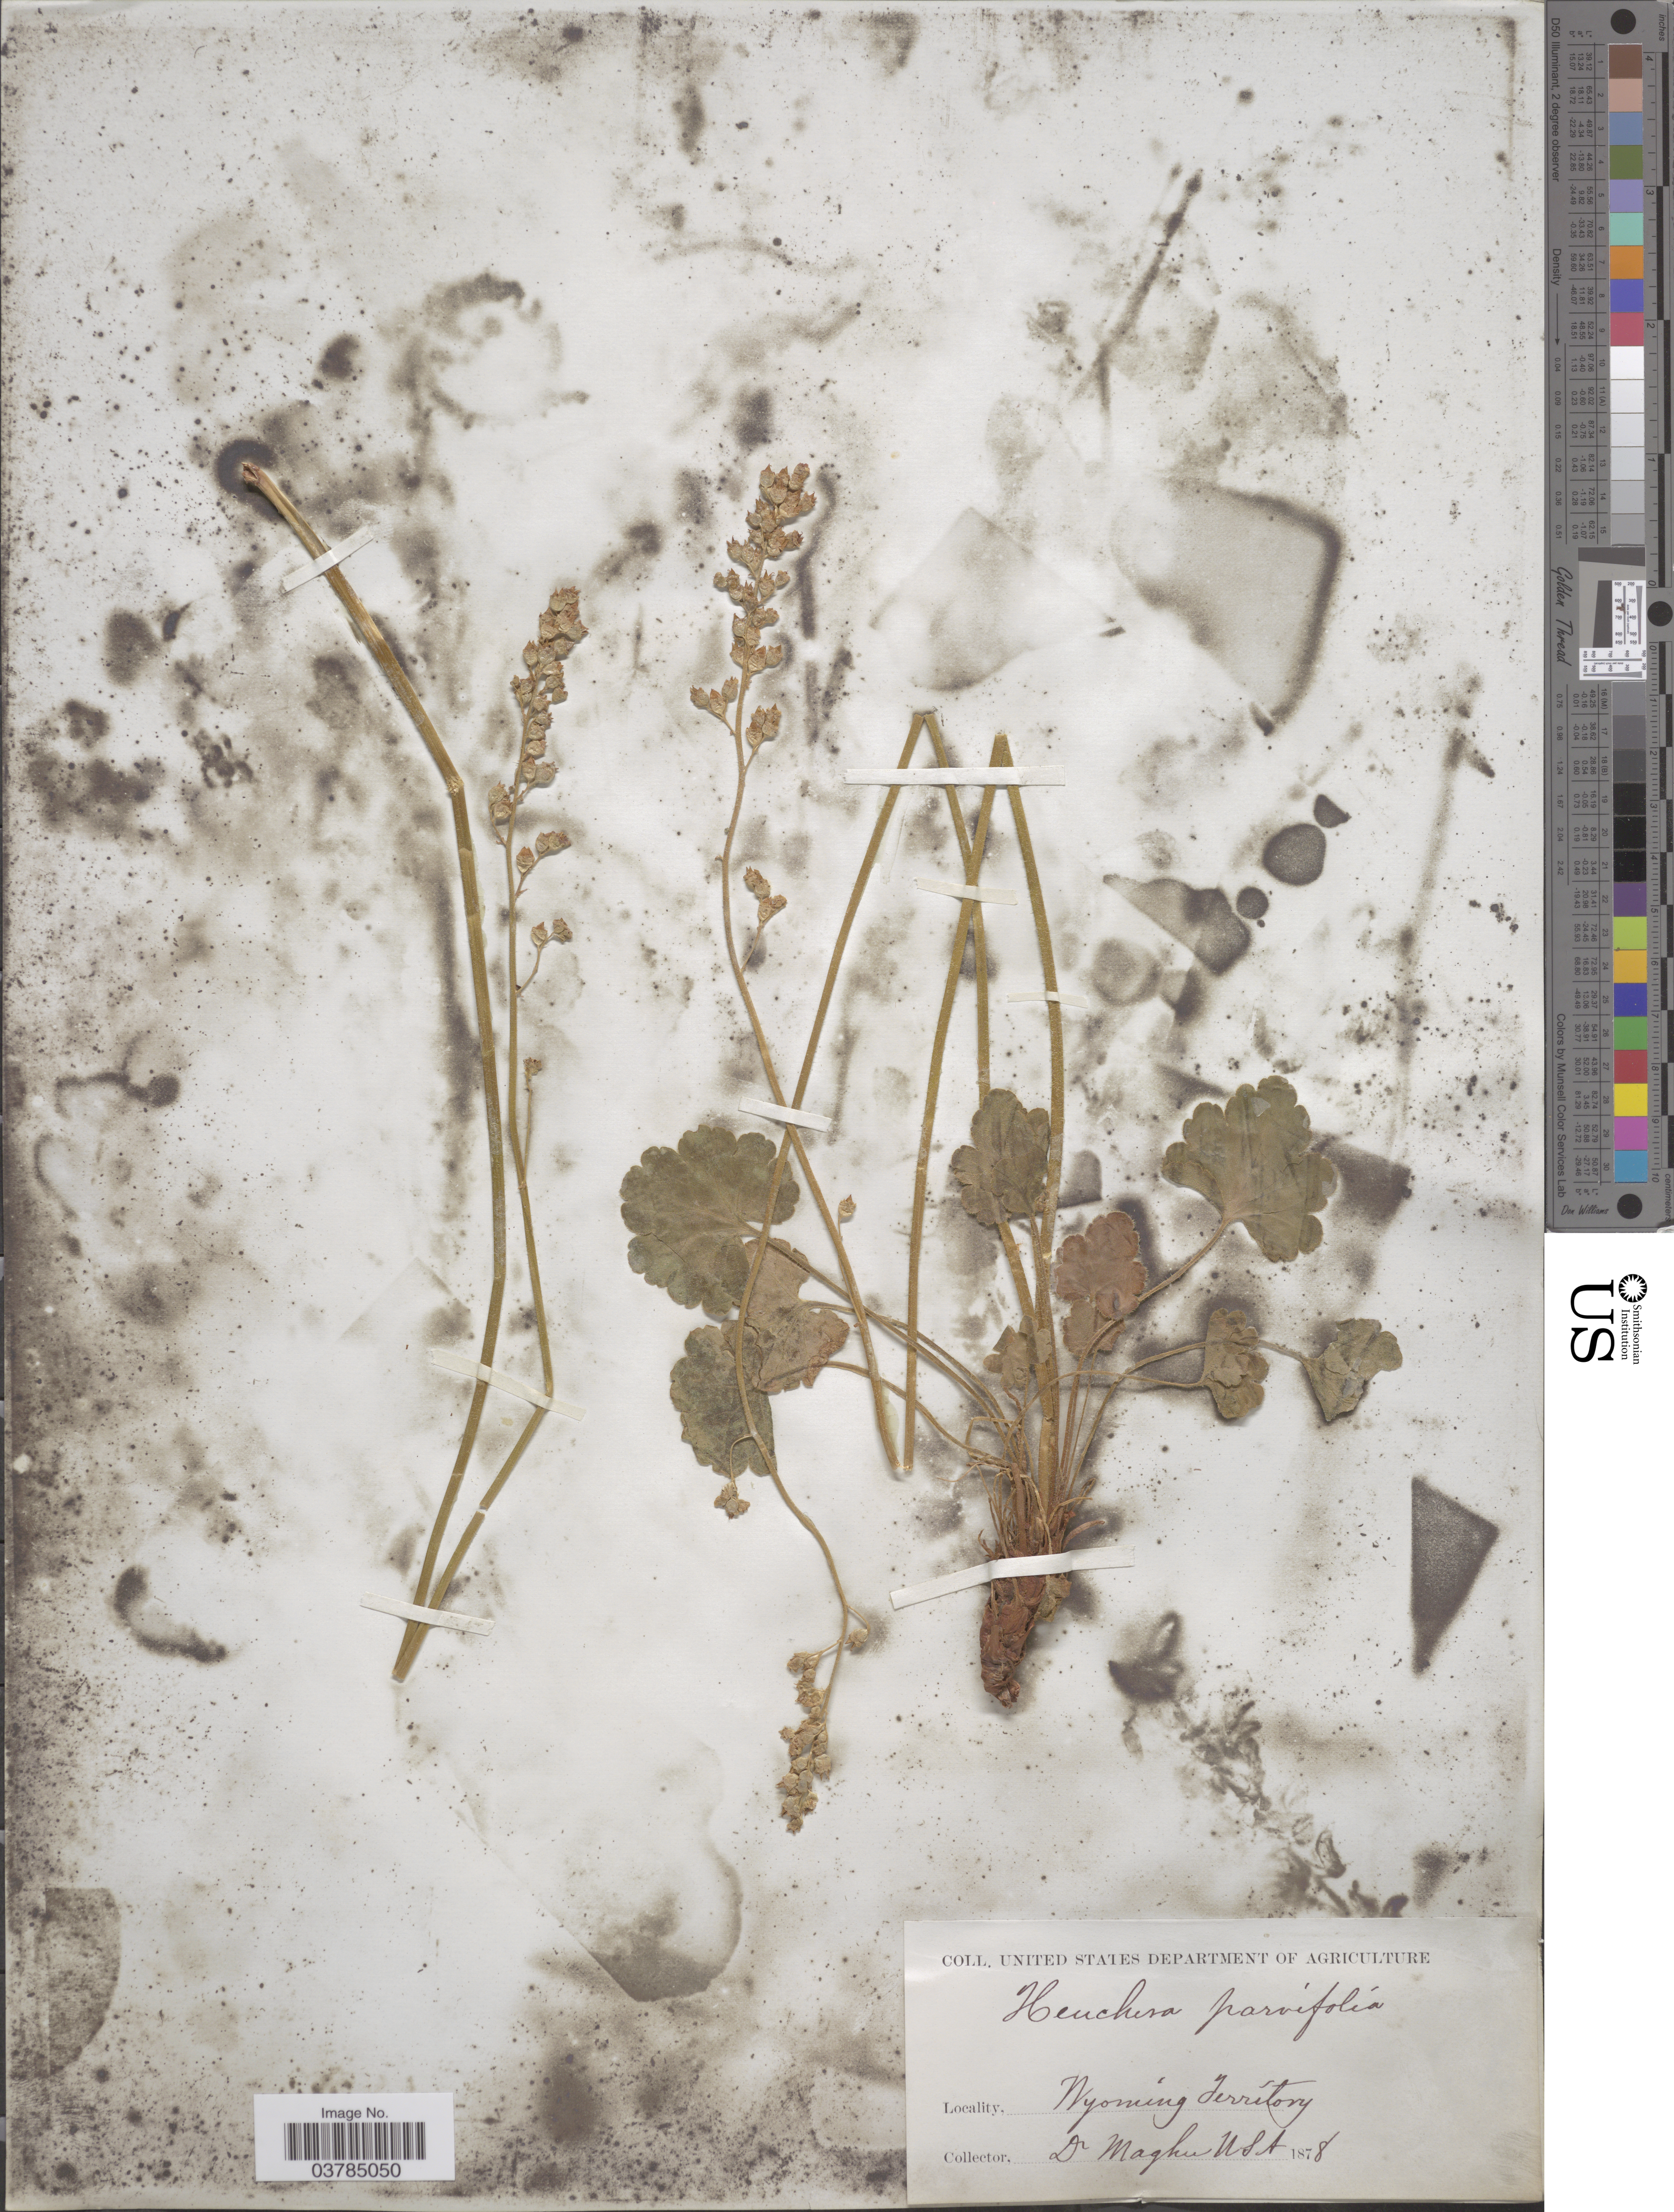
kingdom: Plantae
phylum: Tracheophyta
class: Magnoliopsida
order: Saxifragales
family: Saxifragaceae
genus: Heuchera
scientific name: Heuchera parvifolia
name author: Nutt.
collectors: Maghu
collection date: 1878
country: United States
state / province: Wyoming